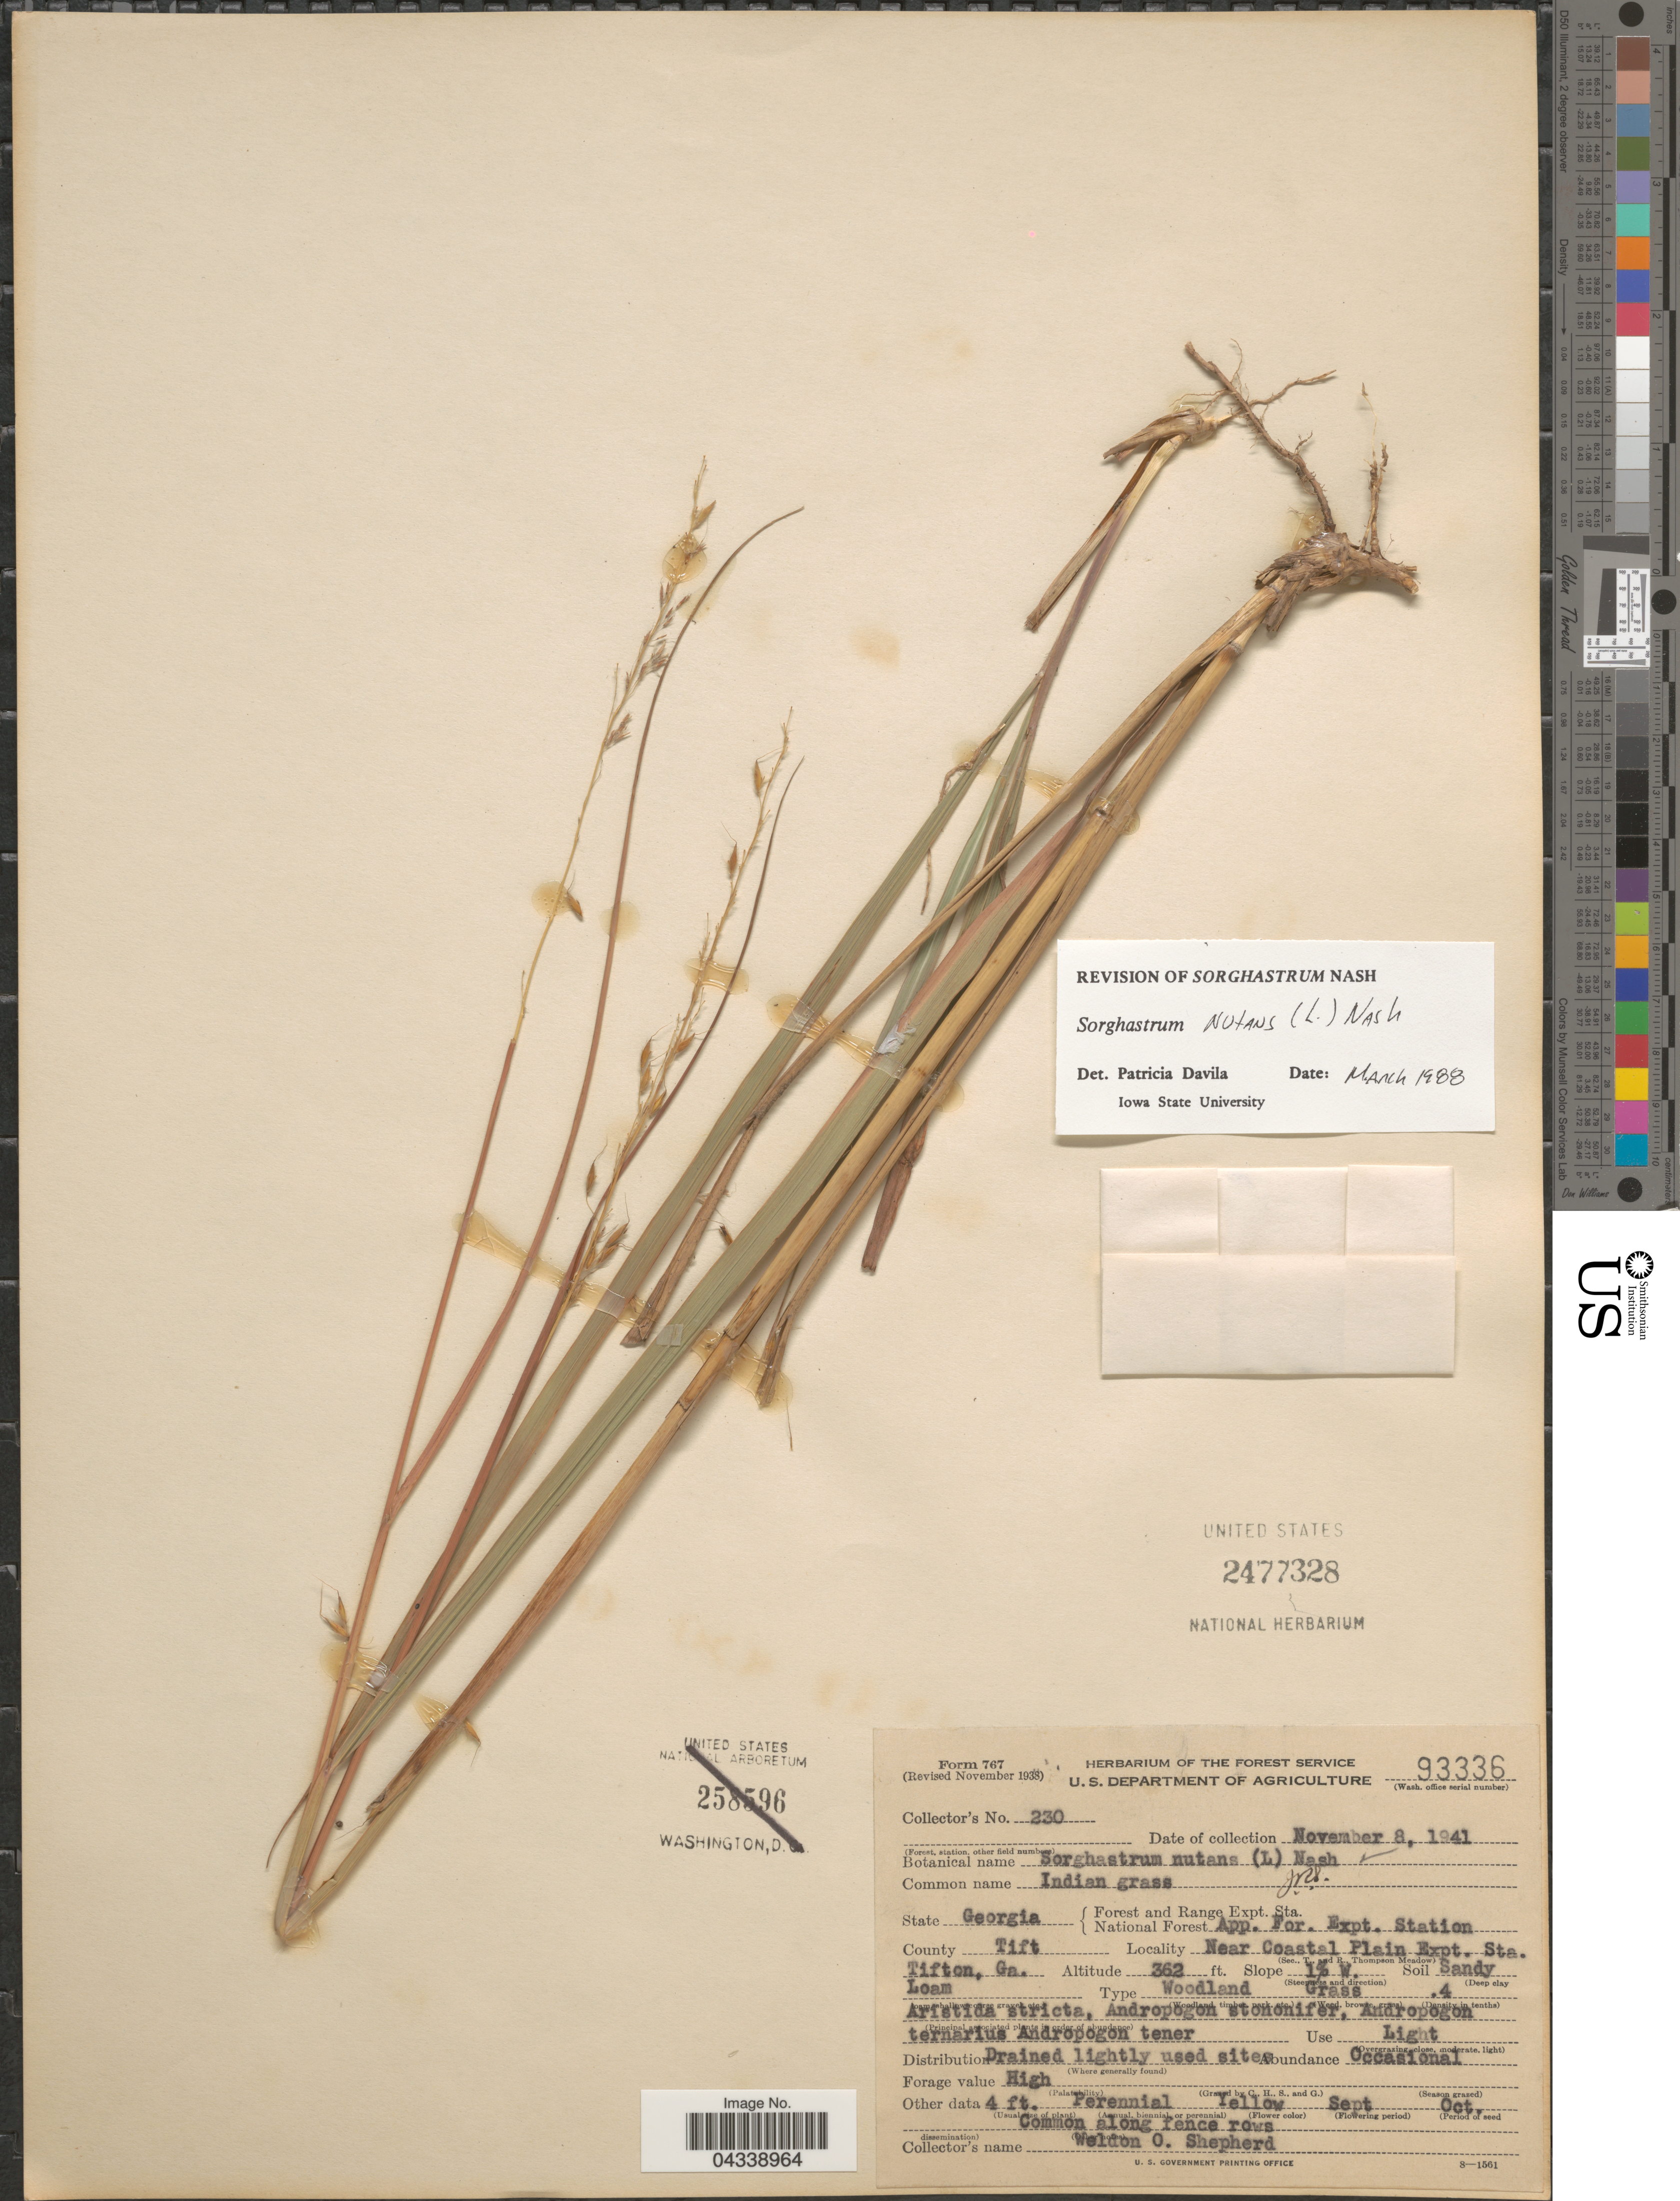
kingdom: Plantae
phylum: Tracheophyta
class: Liliopsida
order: Poales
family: Poaceae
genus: Sorghastrum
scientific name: Sorghastrum nutans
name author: (L.) Nash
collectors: W. Shepherd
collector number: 230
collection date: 1941-11-08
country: United States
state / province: Georgia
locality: Forest and Range Expt. Sta. National Forest App. For. Expt. Station. County Tift. Near Coastal Plain Expt. Sta. Tifton. Slope 1% W.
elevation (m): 110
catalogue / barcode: US 2477328